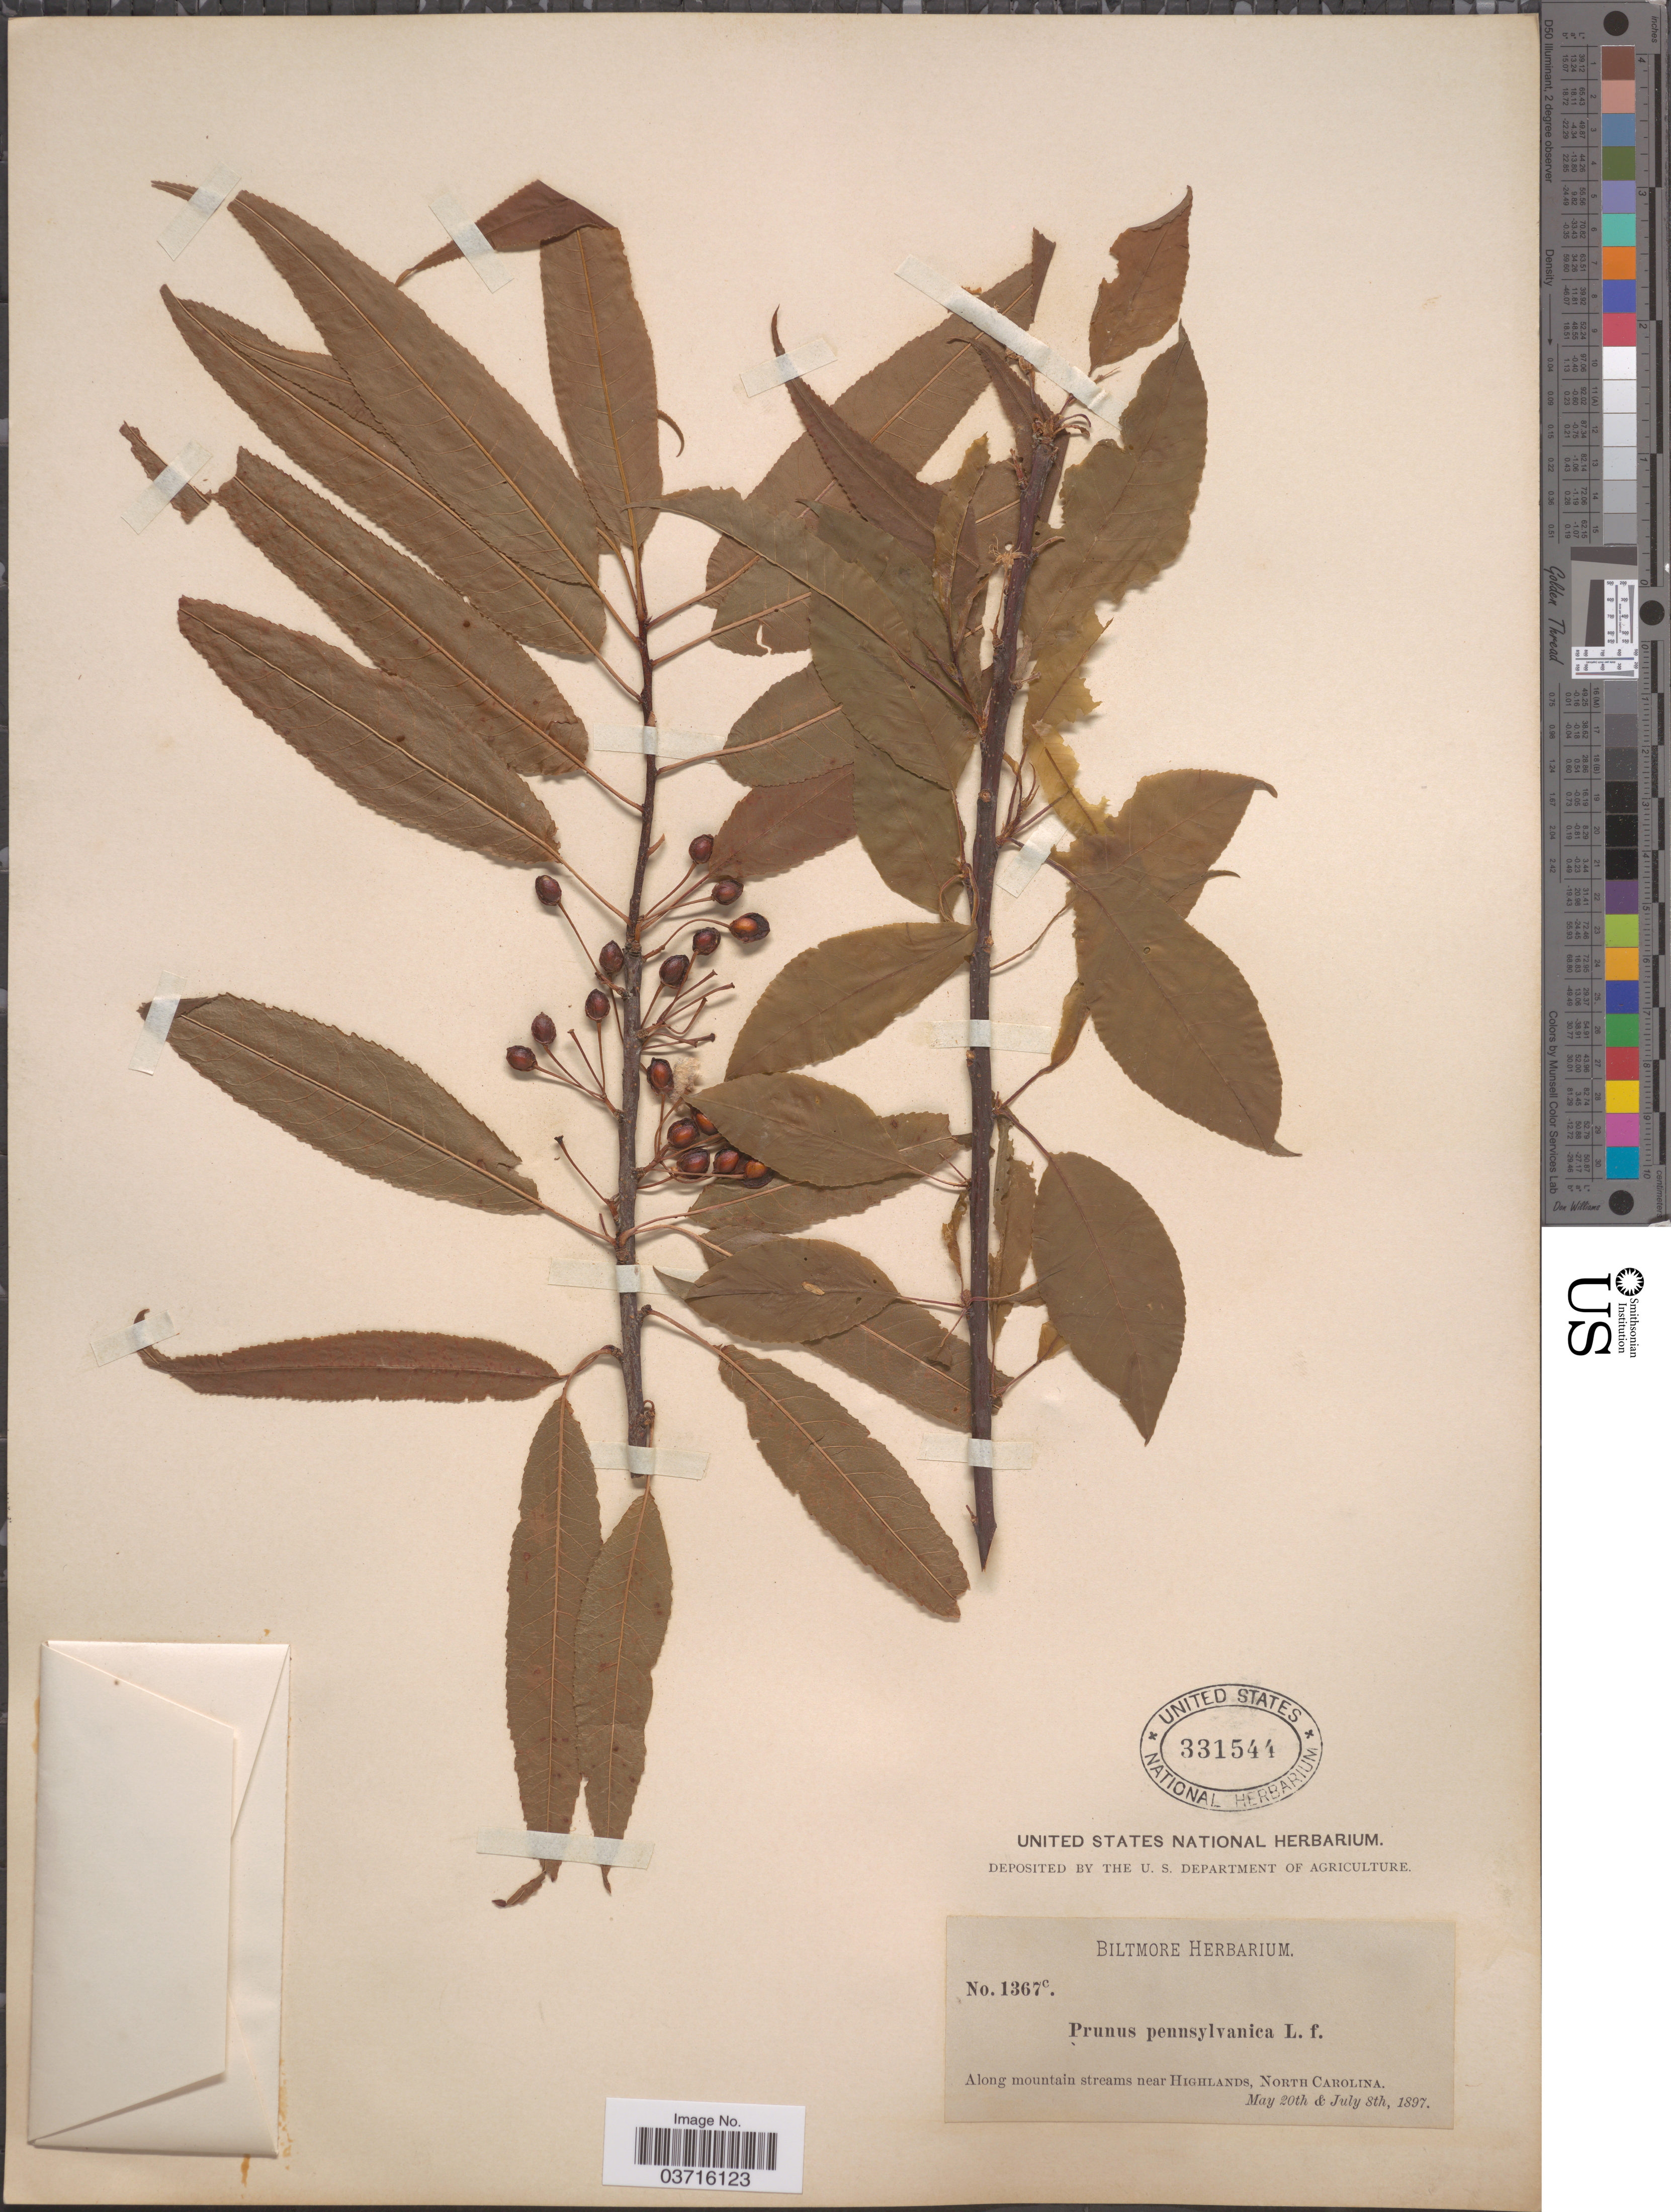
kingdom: Plantae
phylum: Tracheophyta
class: Magnoliopsida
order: Rosales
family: Rosaceae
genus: Prunus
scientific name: Prunus pensylvanica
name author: L. f.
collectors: ex herb. Biltmore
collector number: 1367c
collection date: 1897-05-20/1897-07-08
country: United States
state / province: North Carolina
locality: Along mountain streams near Highlands.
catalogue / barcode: US 331544